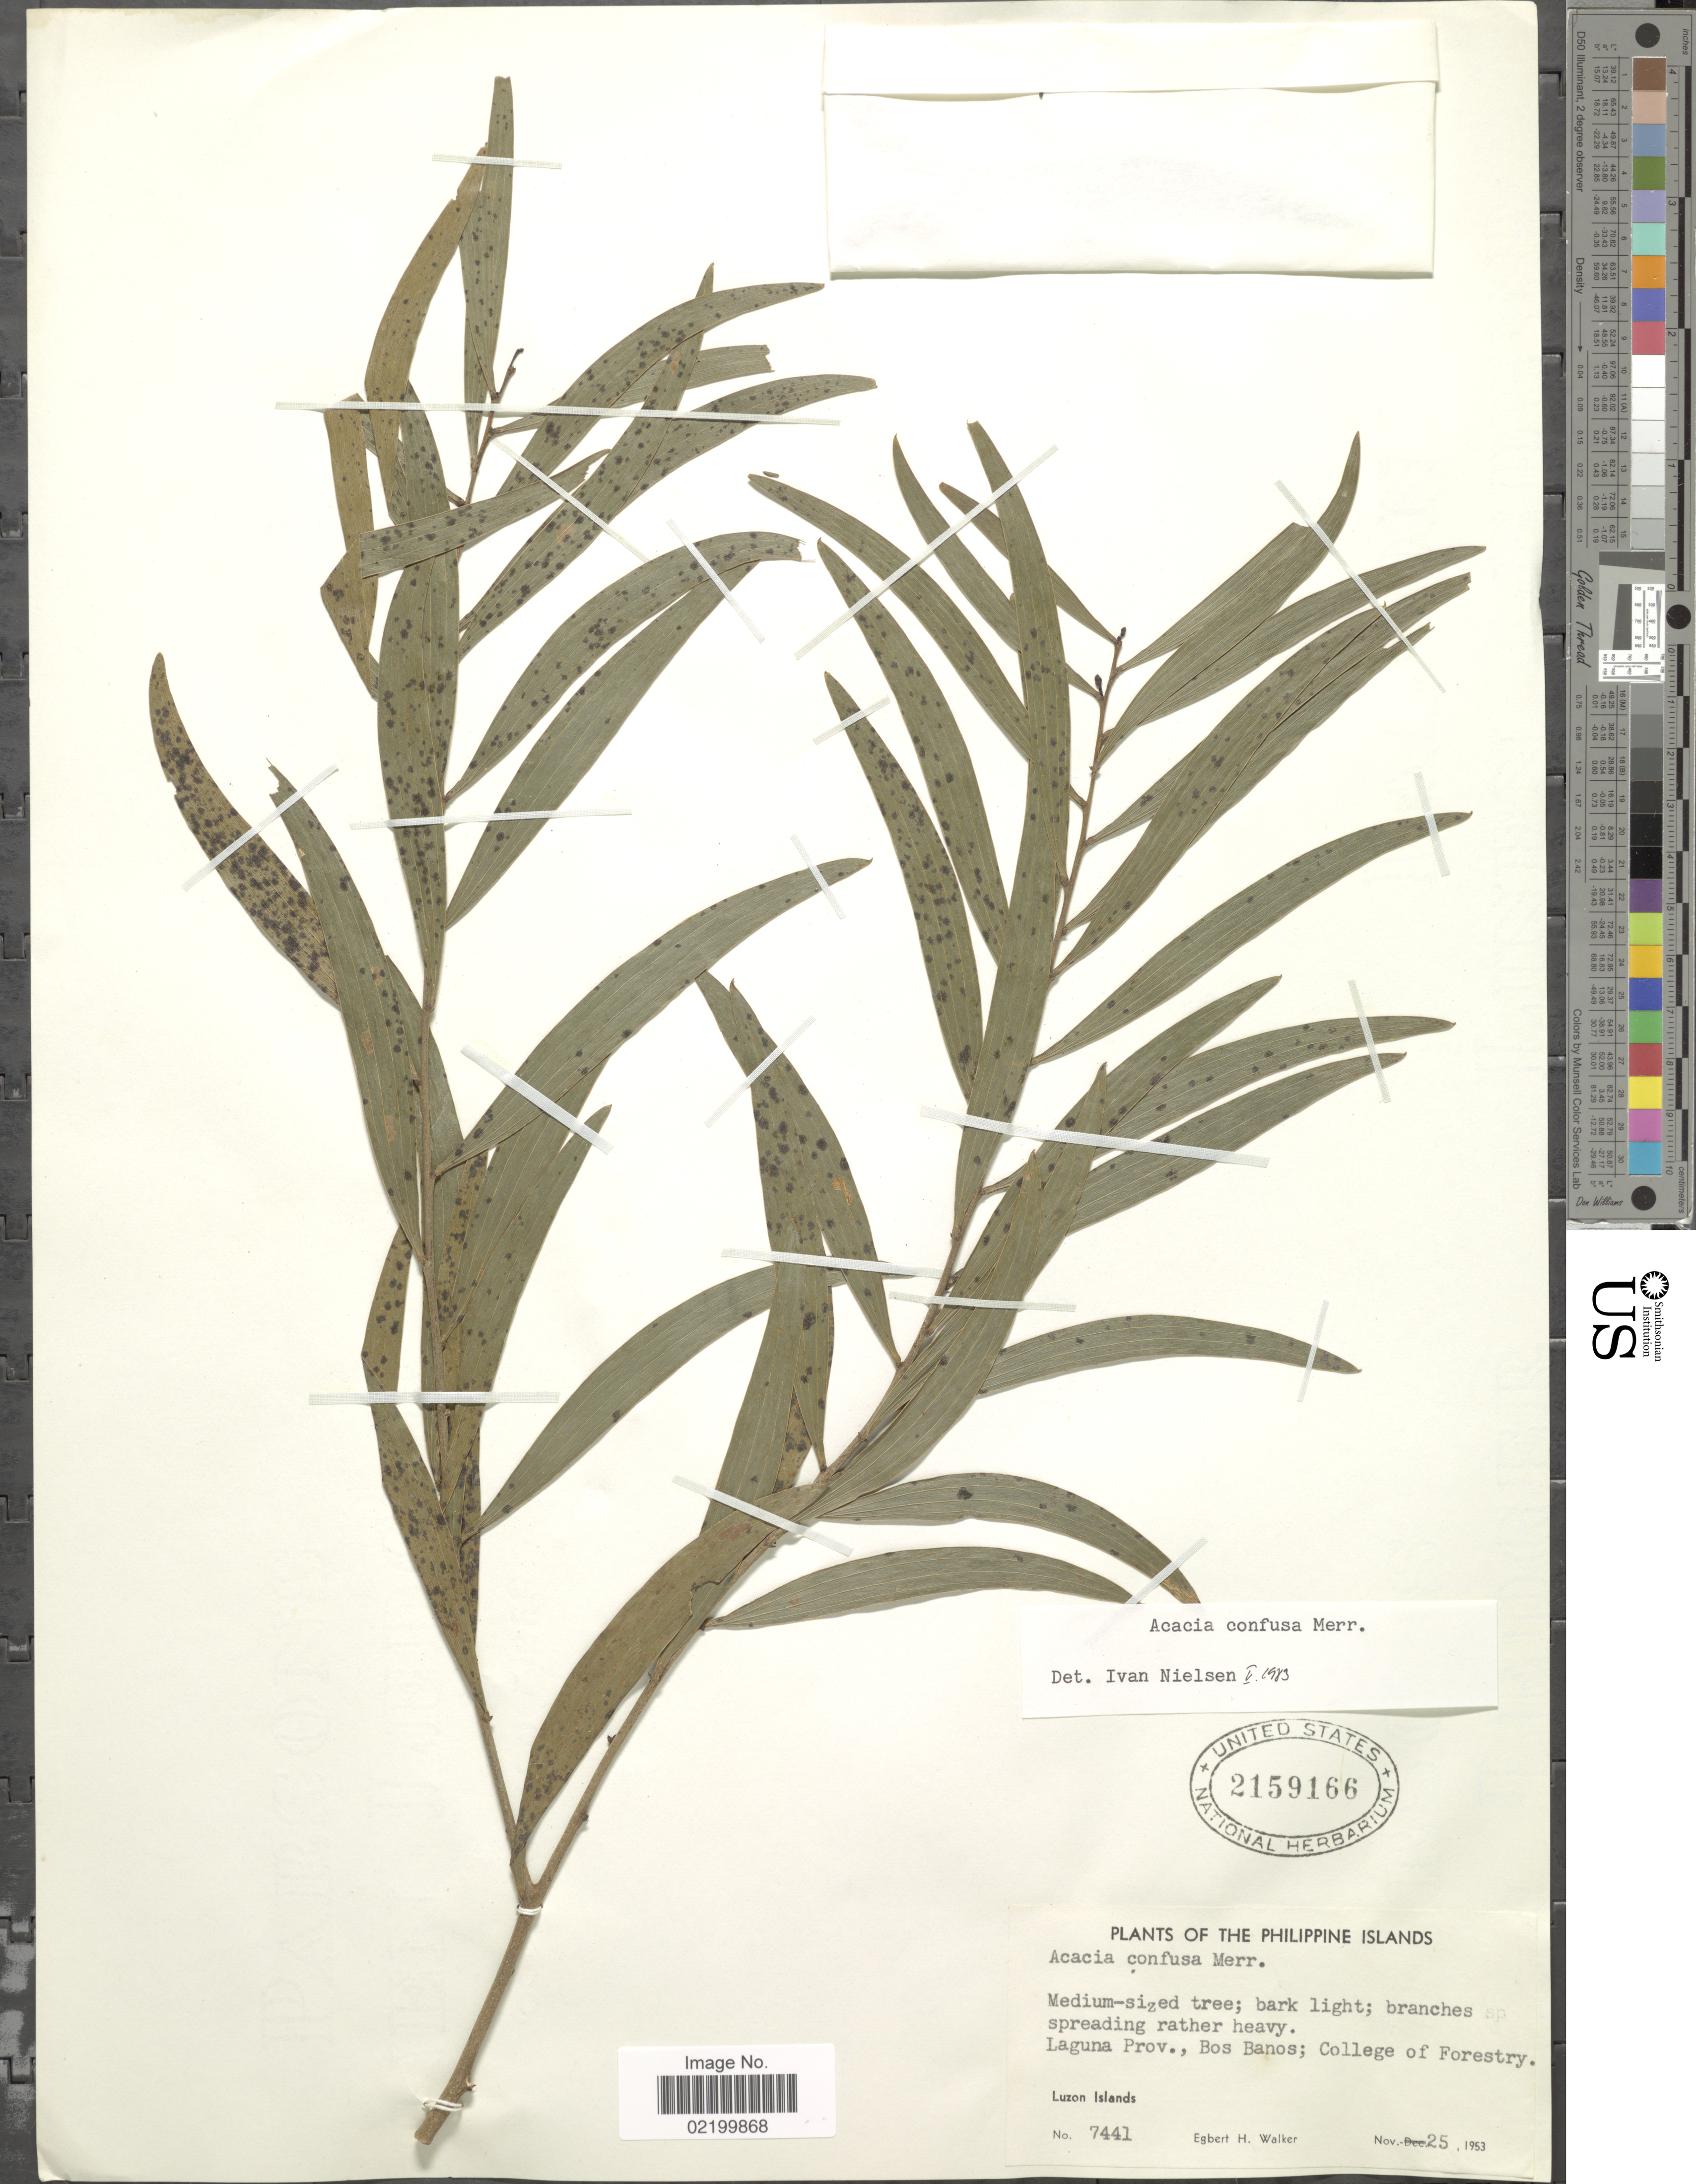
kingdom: Plantae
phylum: Tracheophyta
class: Magnoliopsida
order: Fabales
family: Fabaceae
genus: Acacia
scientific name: Acacia confusa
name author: Merr.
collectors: E. H. Walker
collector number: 7441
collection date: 1953-11-25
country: Philippines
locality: Philippine Islands. Laguna Prov., Bos Banos; College of Forestry. Luzon Islands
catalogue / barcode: US 2159166